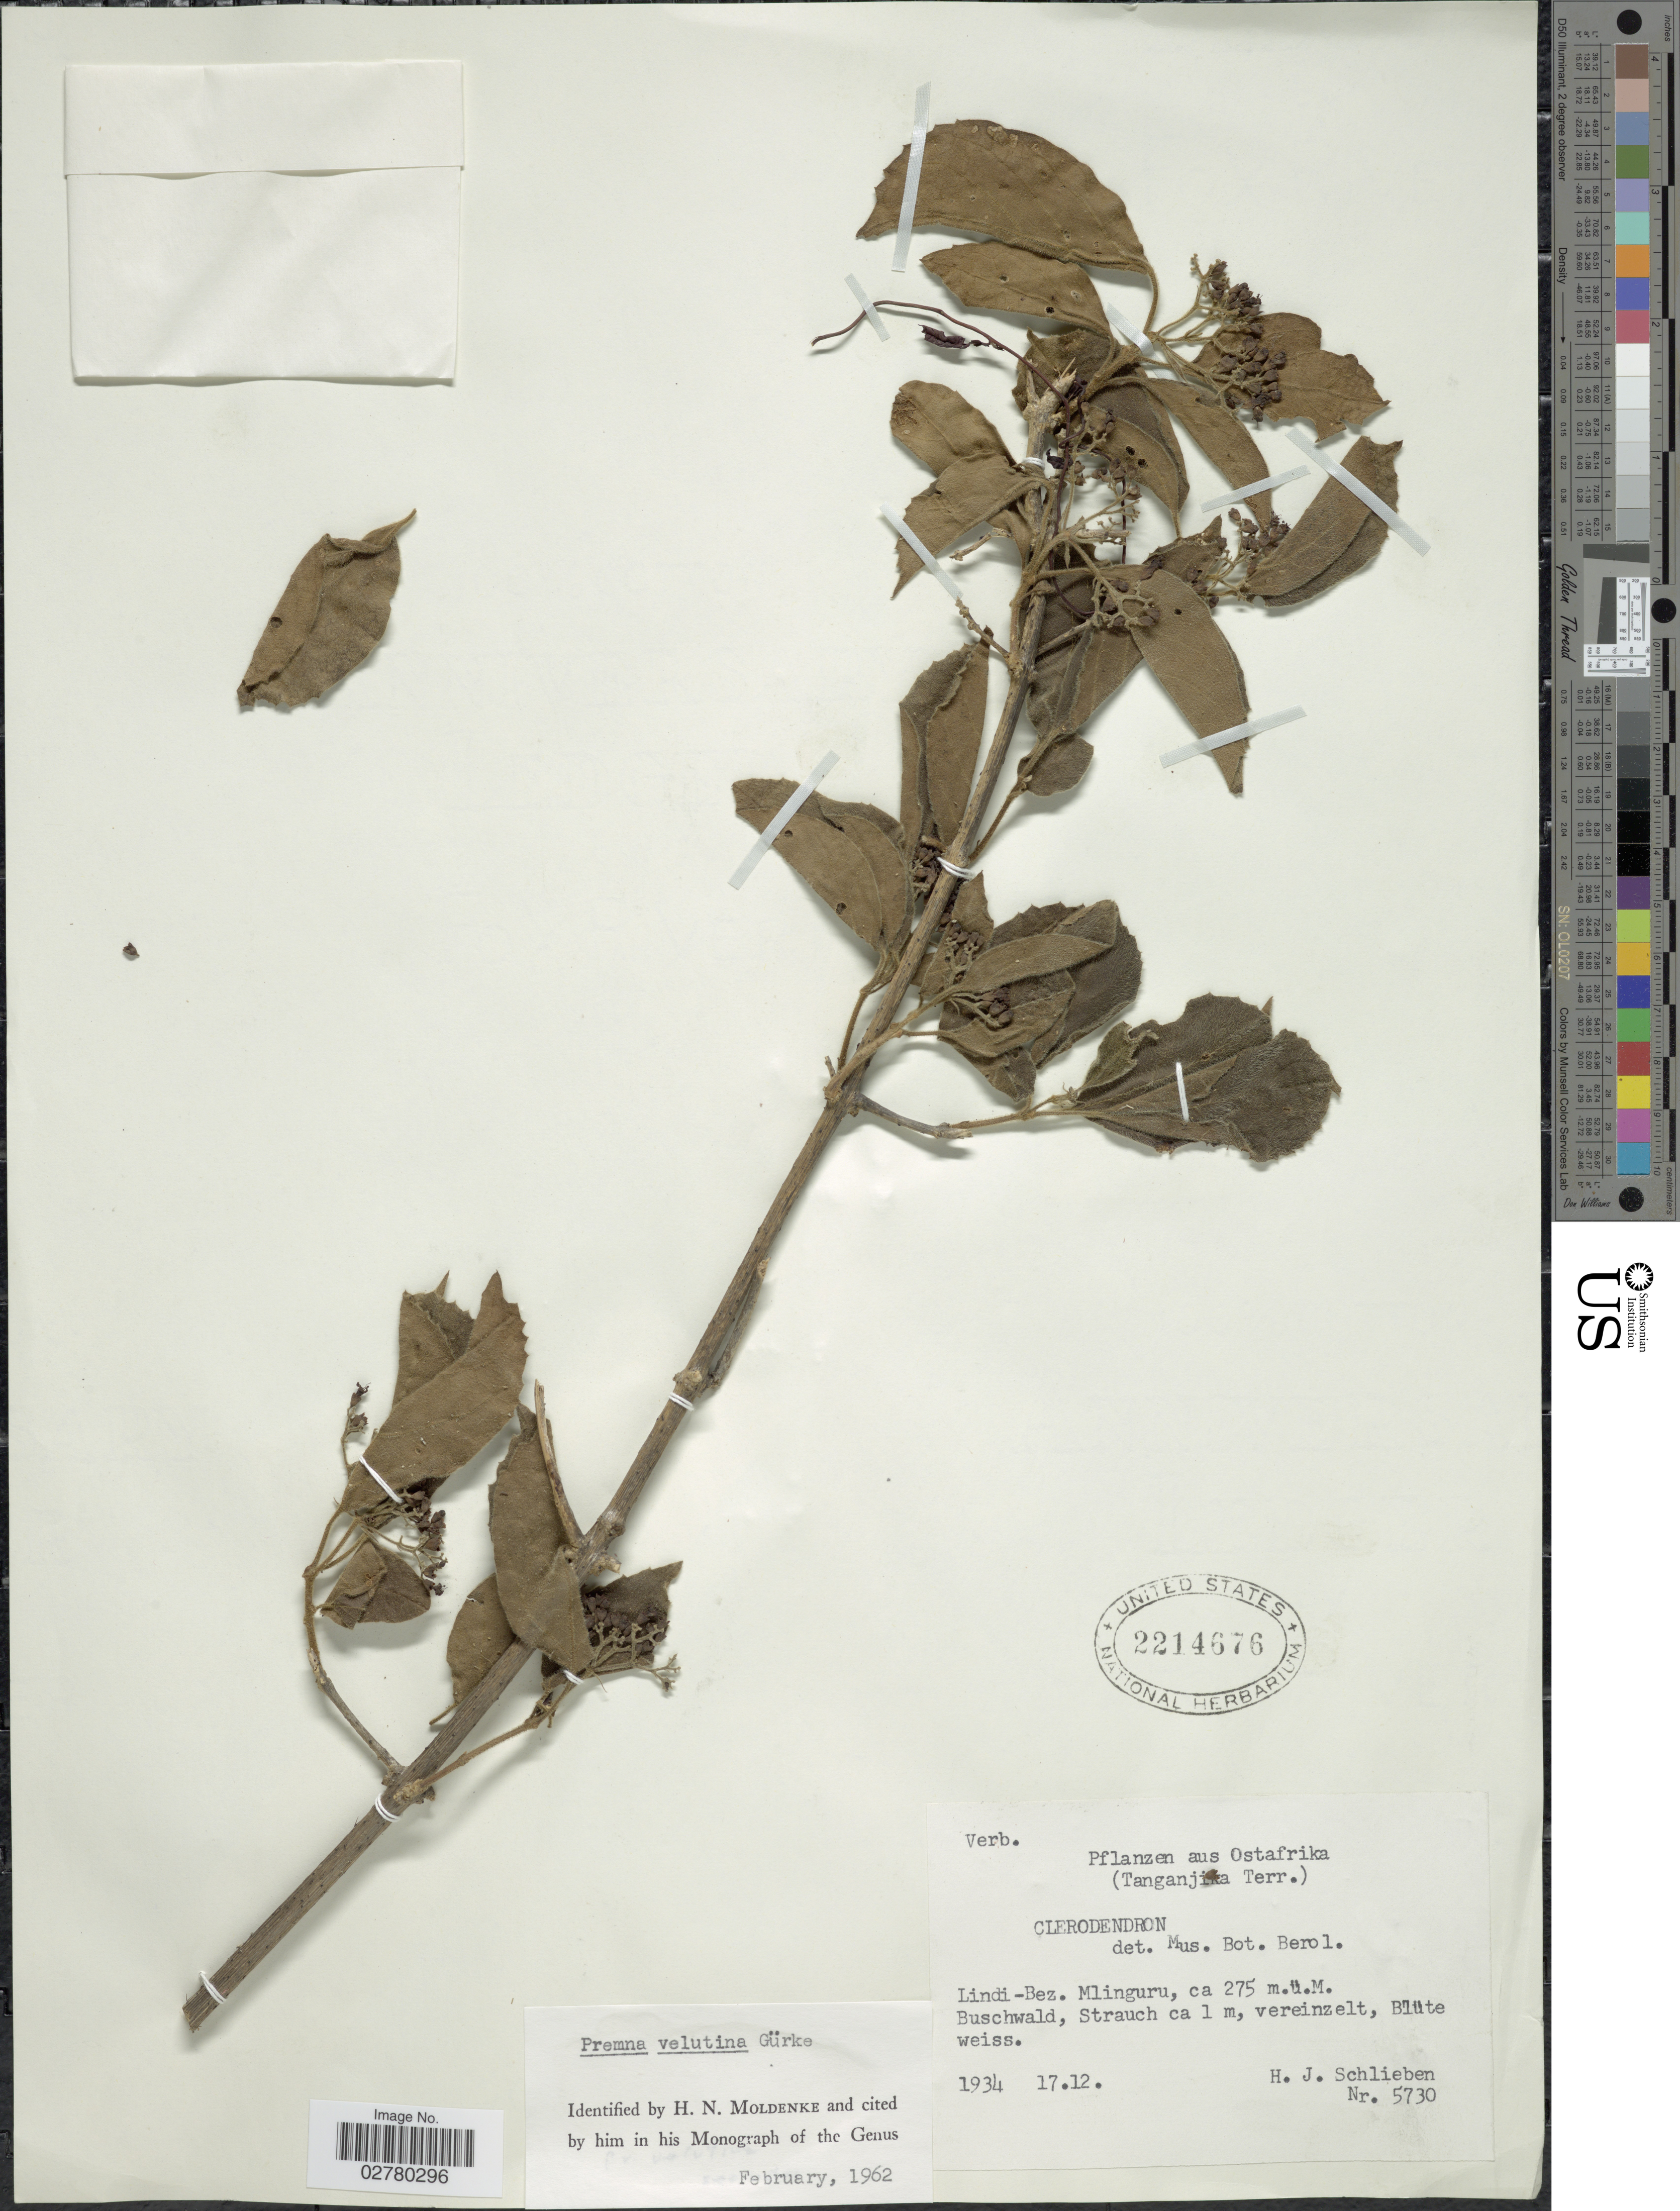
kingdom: Plantae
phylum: Tracheophyta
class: Magnoliopsida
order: Lamiales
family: Lamiaceae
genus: Premna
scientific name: Premna velutina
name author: Gürke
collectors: H. J. Schlieben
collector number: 5730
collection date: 1934-12-17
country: Tanzania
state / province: Lindi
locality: Ostafrika, (Tanganjika Terr.), Lindi-Bez. Mlinguru.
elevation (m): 275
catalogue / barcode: US 2214676